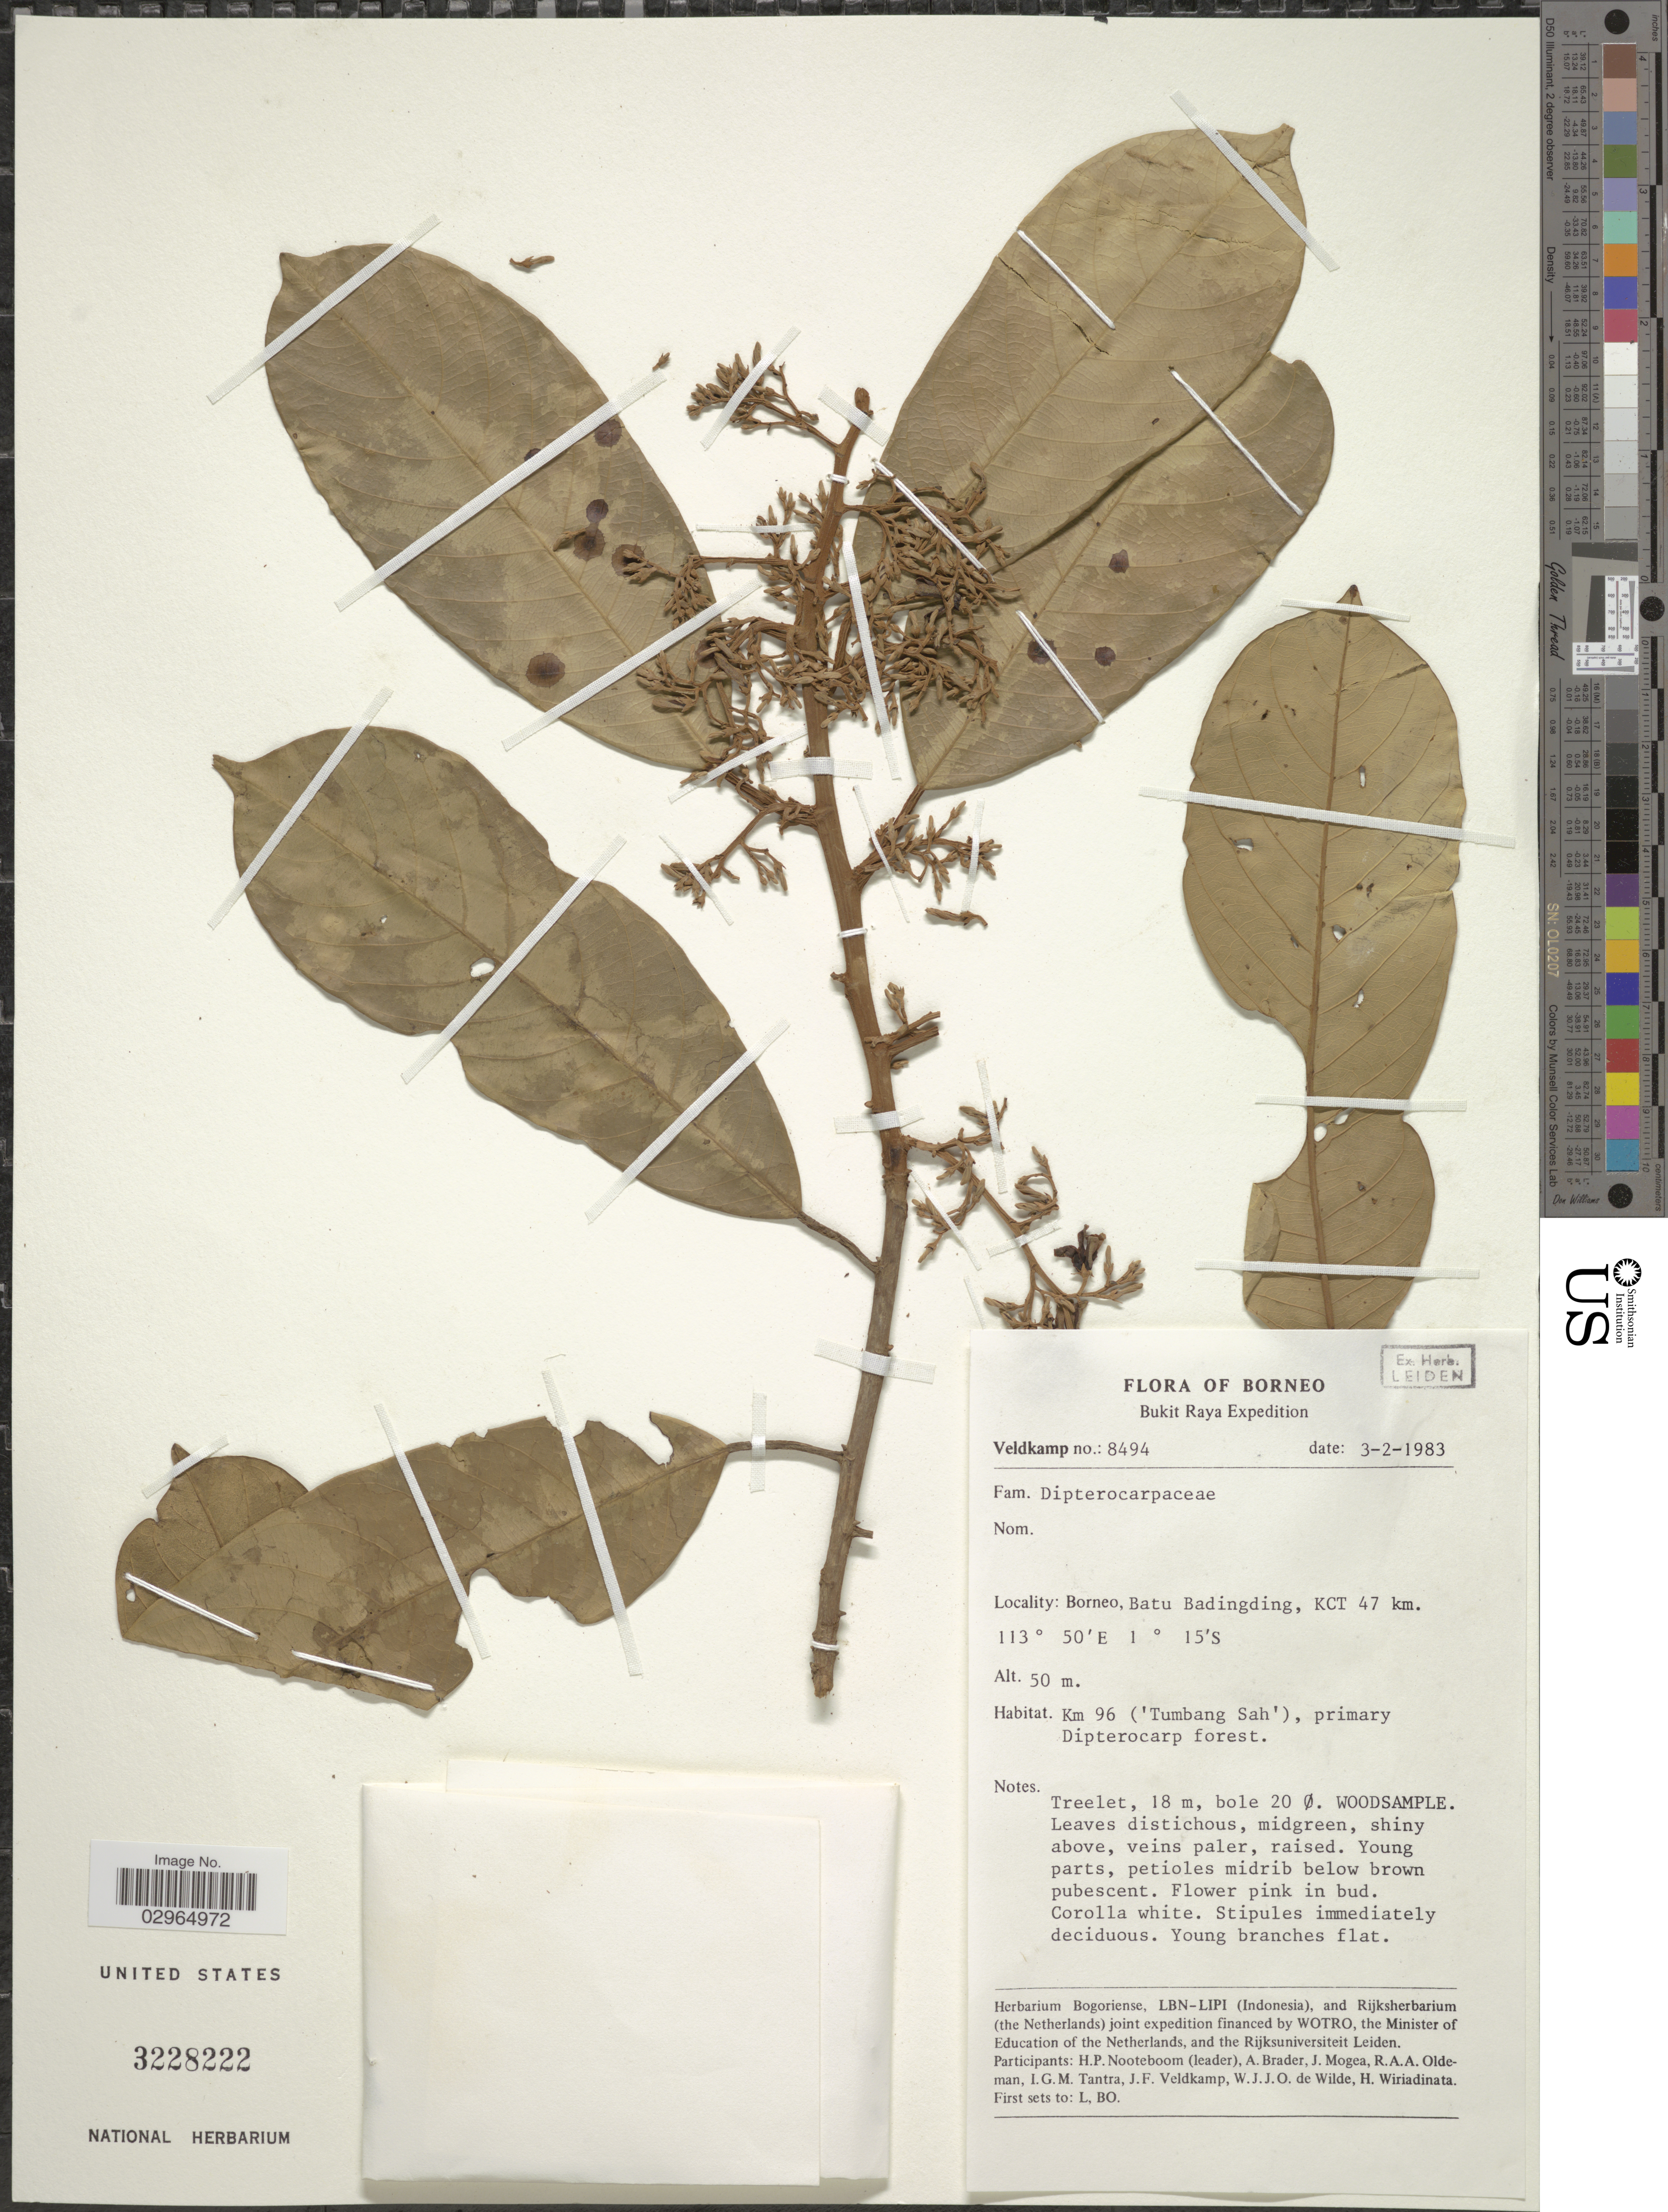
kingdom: Plantae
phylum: Tracheophyta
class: Magnoliopsida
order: Malvales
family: Dipterocarpaceae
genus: Vatica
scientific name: Vatica oblongifolia subsp. oblongifolia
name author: Hook. f.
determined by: Ashton, P. S.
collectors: J. F. Veldkamp, H. P. Nooteboom, A. Brader, J. Mogea & et al.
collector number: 8494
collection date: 1983-02-03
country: Indonesia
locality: Borneo. Bukit Raya. Batu Badingding, KCT 47 km. Km 96 ('Tumbang Sah').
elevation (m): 50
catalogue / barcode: US 3228222